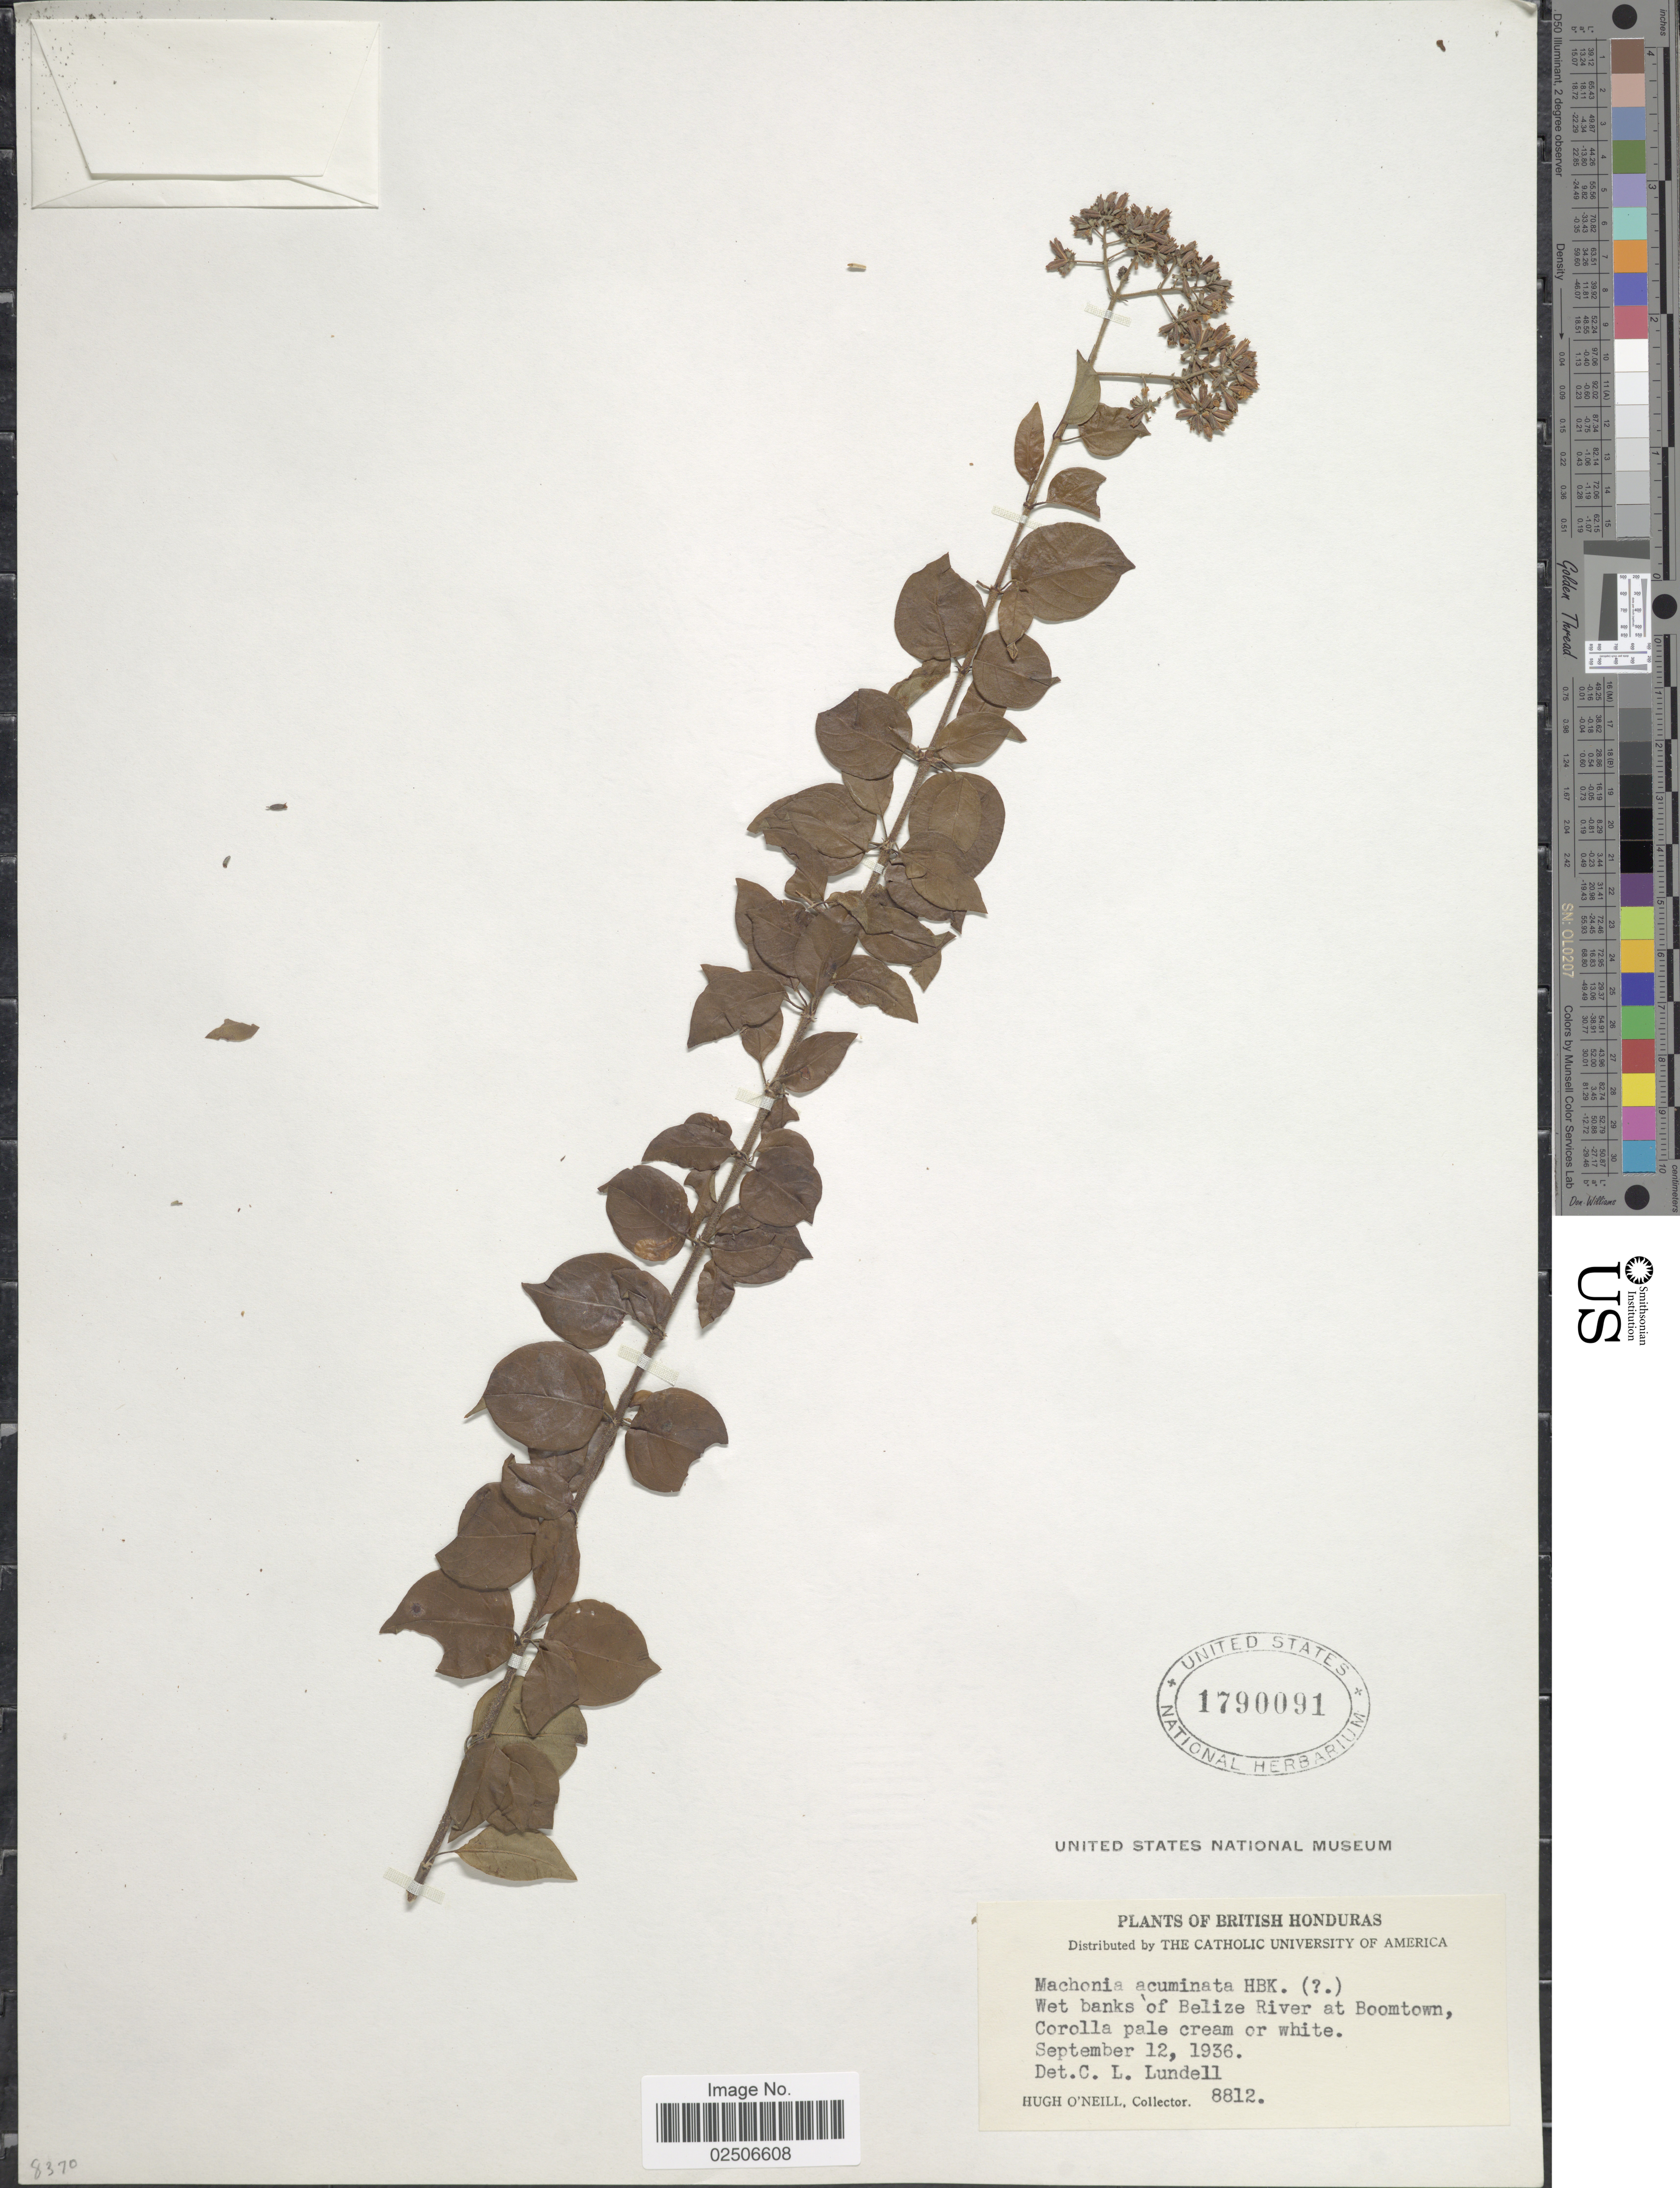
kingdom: Plantae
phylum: Tracheophyta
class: Magnoliopsida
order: Gentianales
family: Rubiaceae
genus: Machaonia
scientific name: Machaonia acuminata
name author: Bonpl.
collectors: H. O'Neill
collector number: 8812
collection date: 1936-09-12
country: Belize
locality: British Honduras, wet banks of Belize River at Boomtown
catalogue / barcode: US 1790091